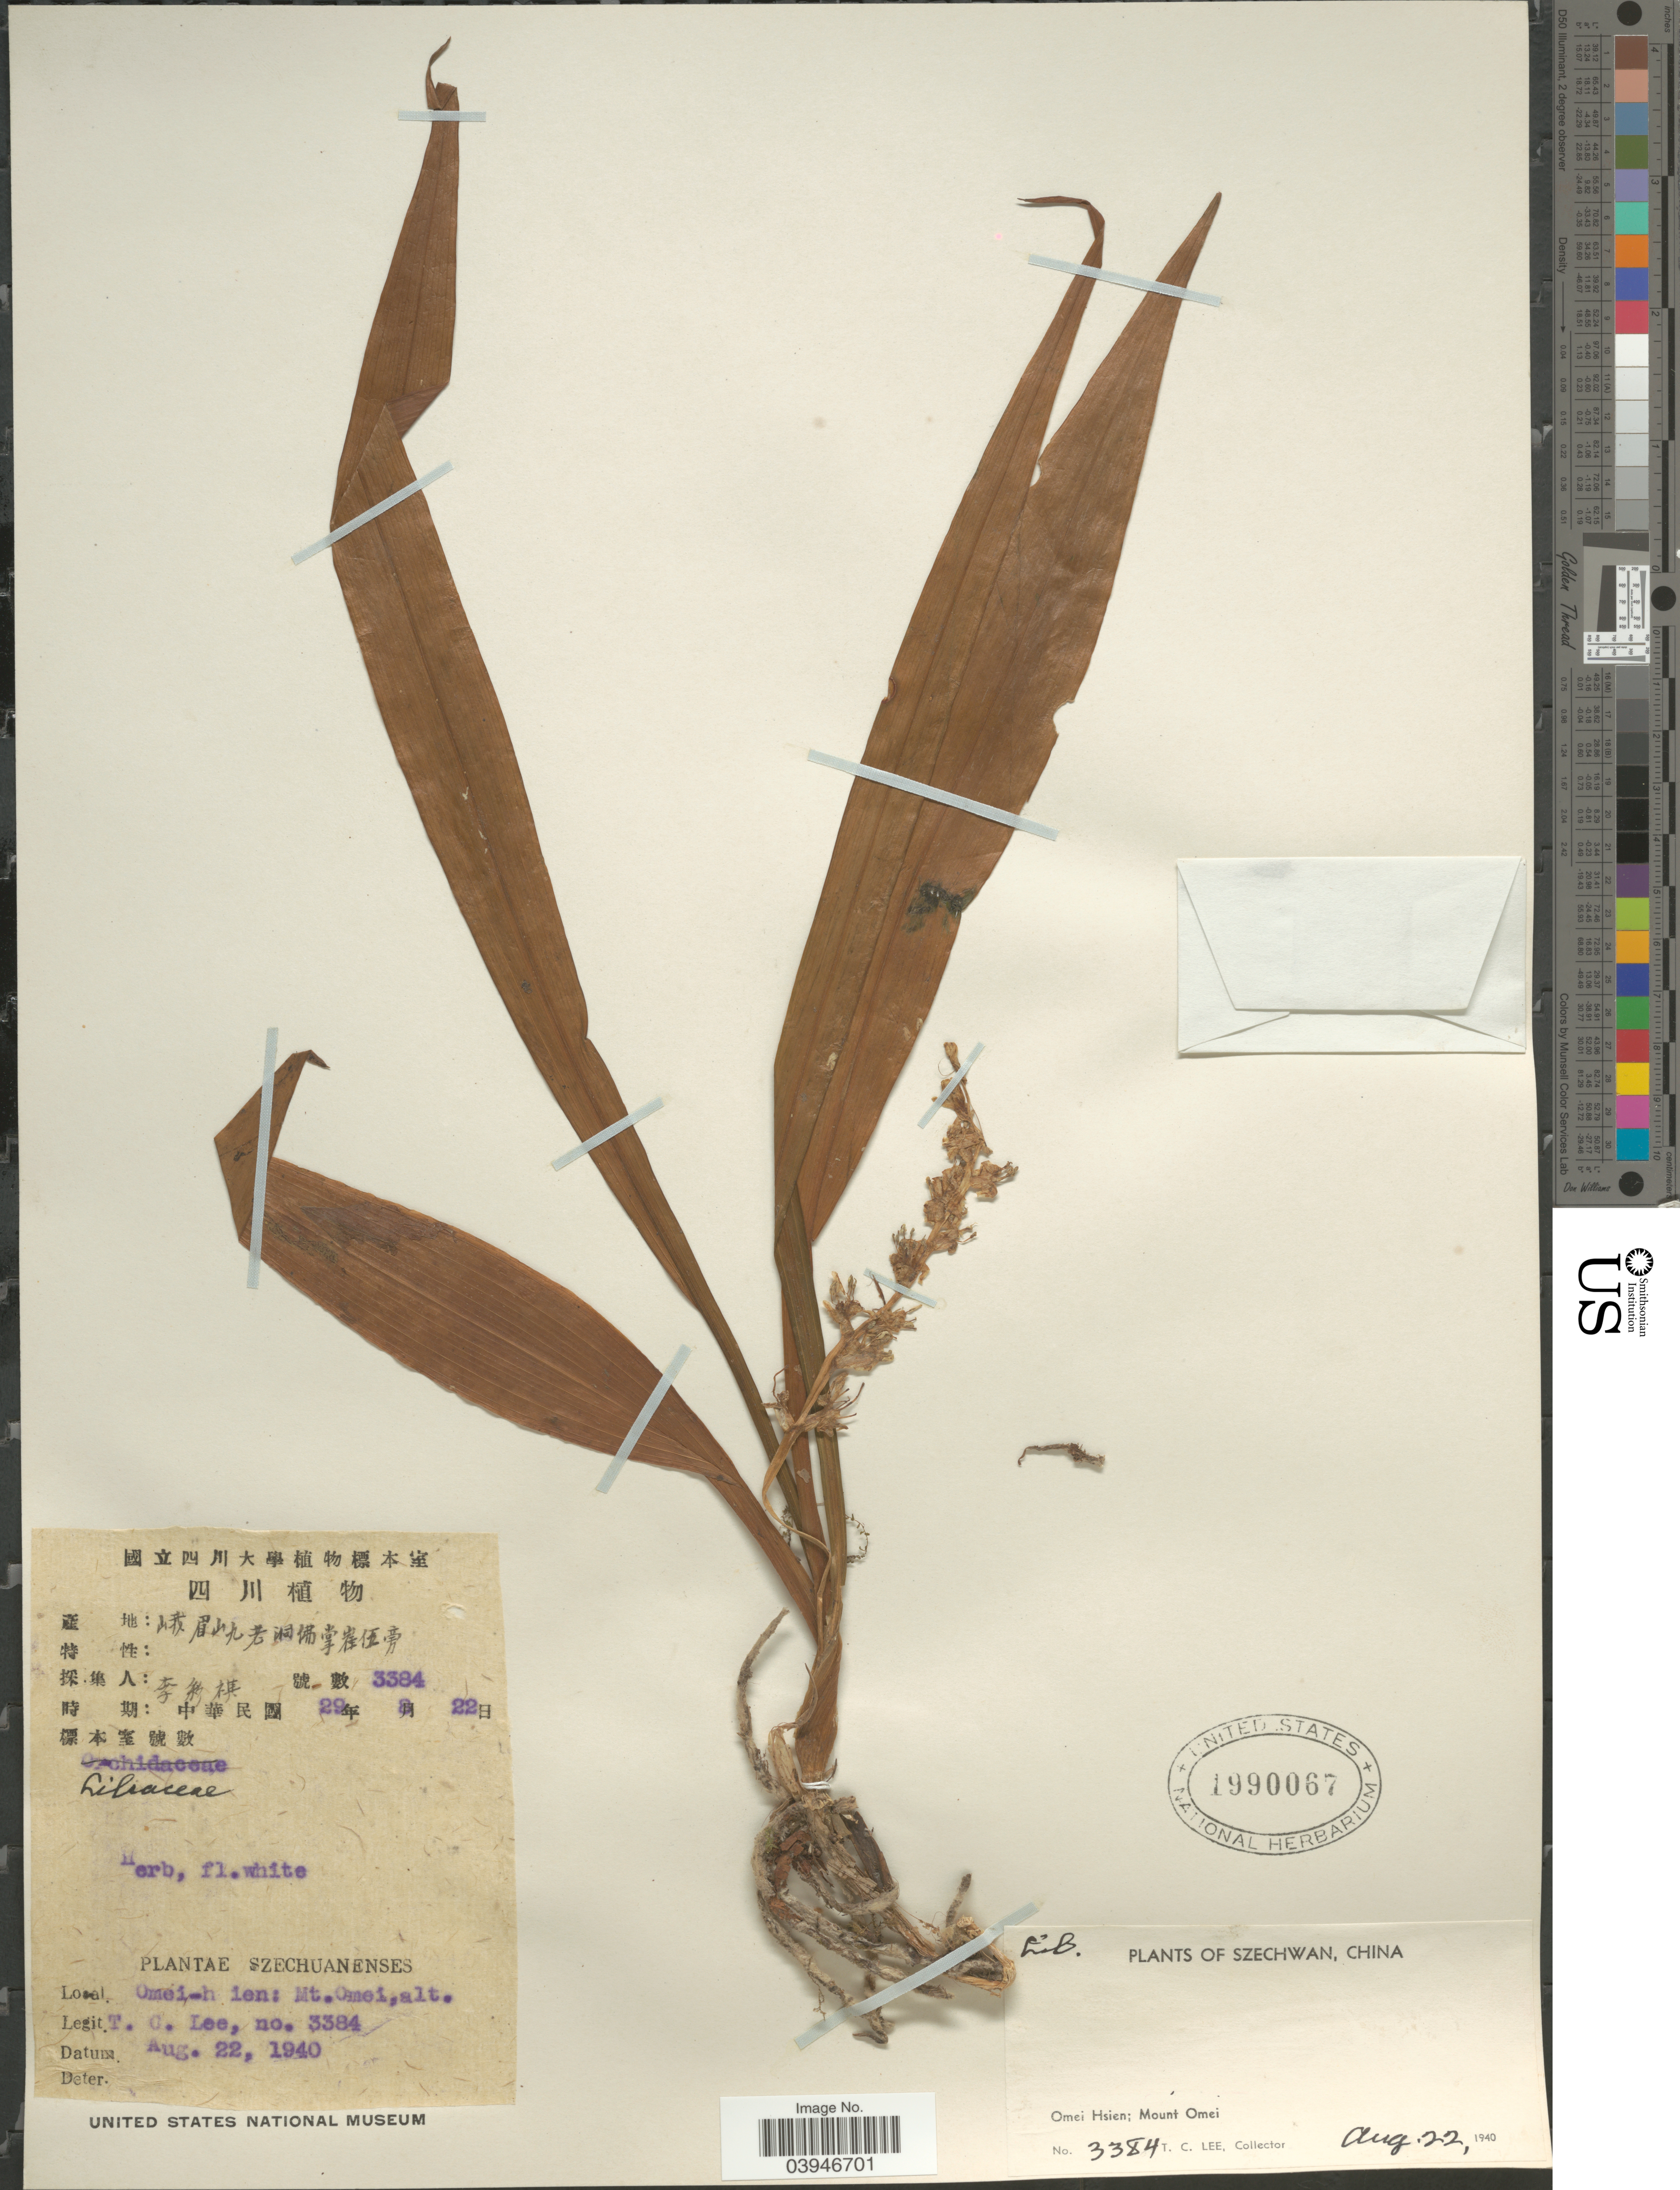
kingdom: Plantae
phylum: Tracheophyta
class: Liliopsida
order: Liliales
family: Liliaceae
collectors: T. Lee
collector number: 3384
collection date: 1940-08-22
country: China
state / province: Sichuan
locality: Szechwan. Omei Hsien; Mount Omei.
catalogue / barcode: US 1990067